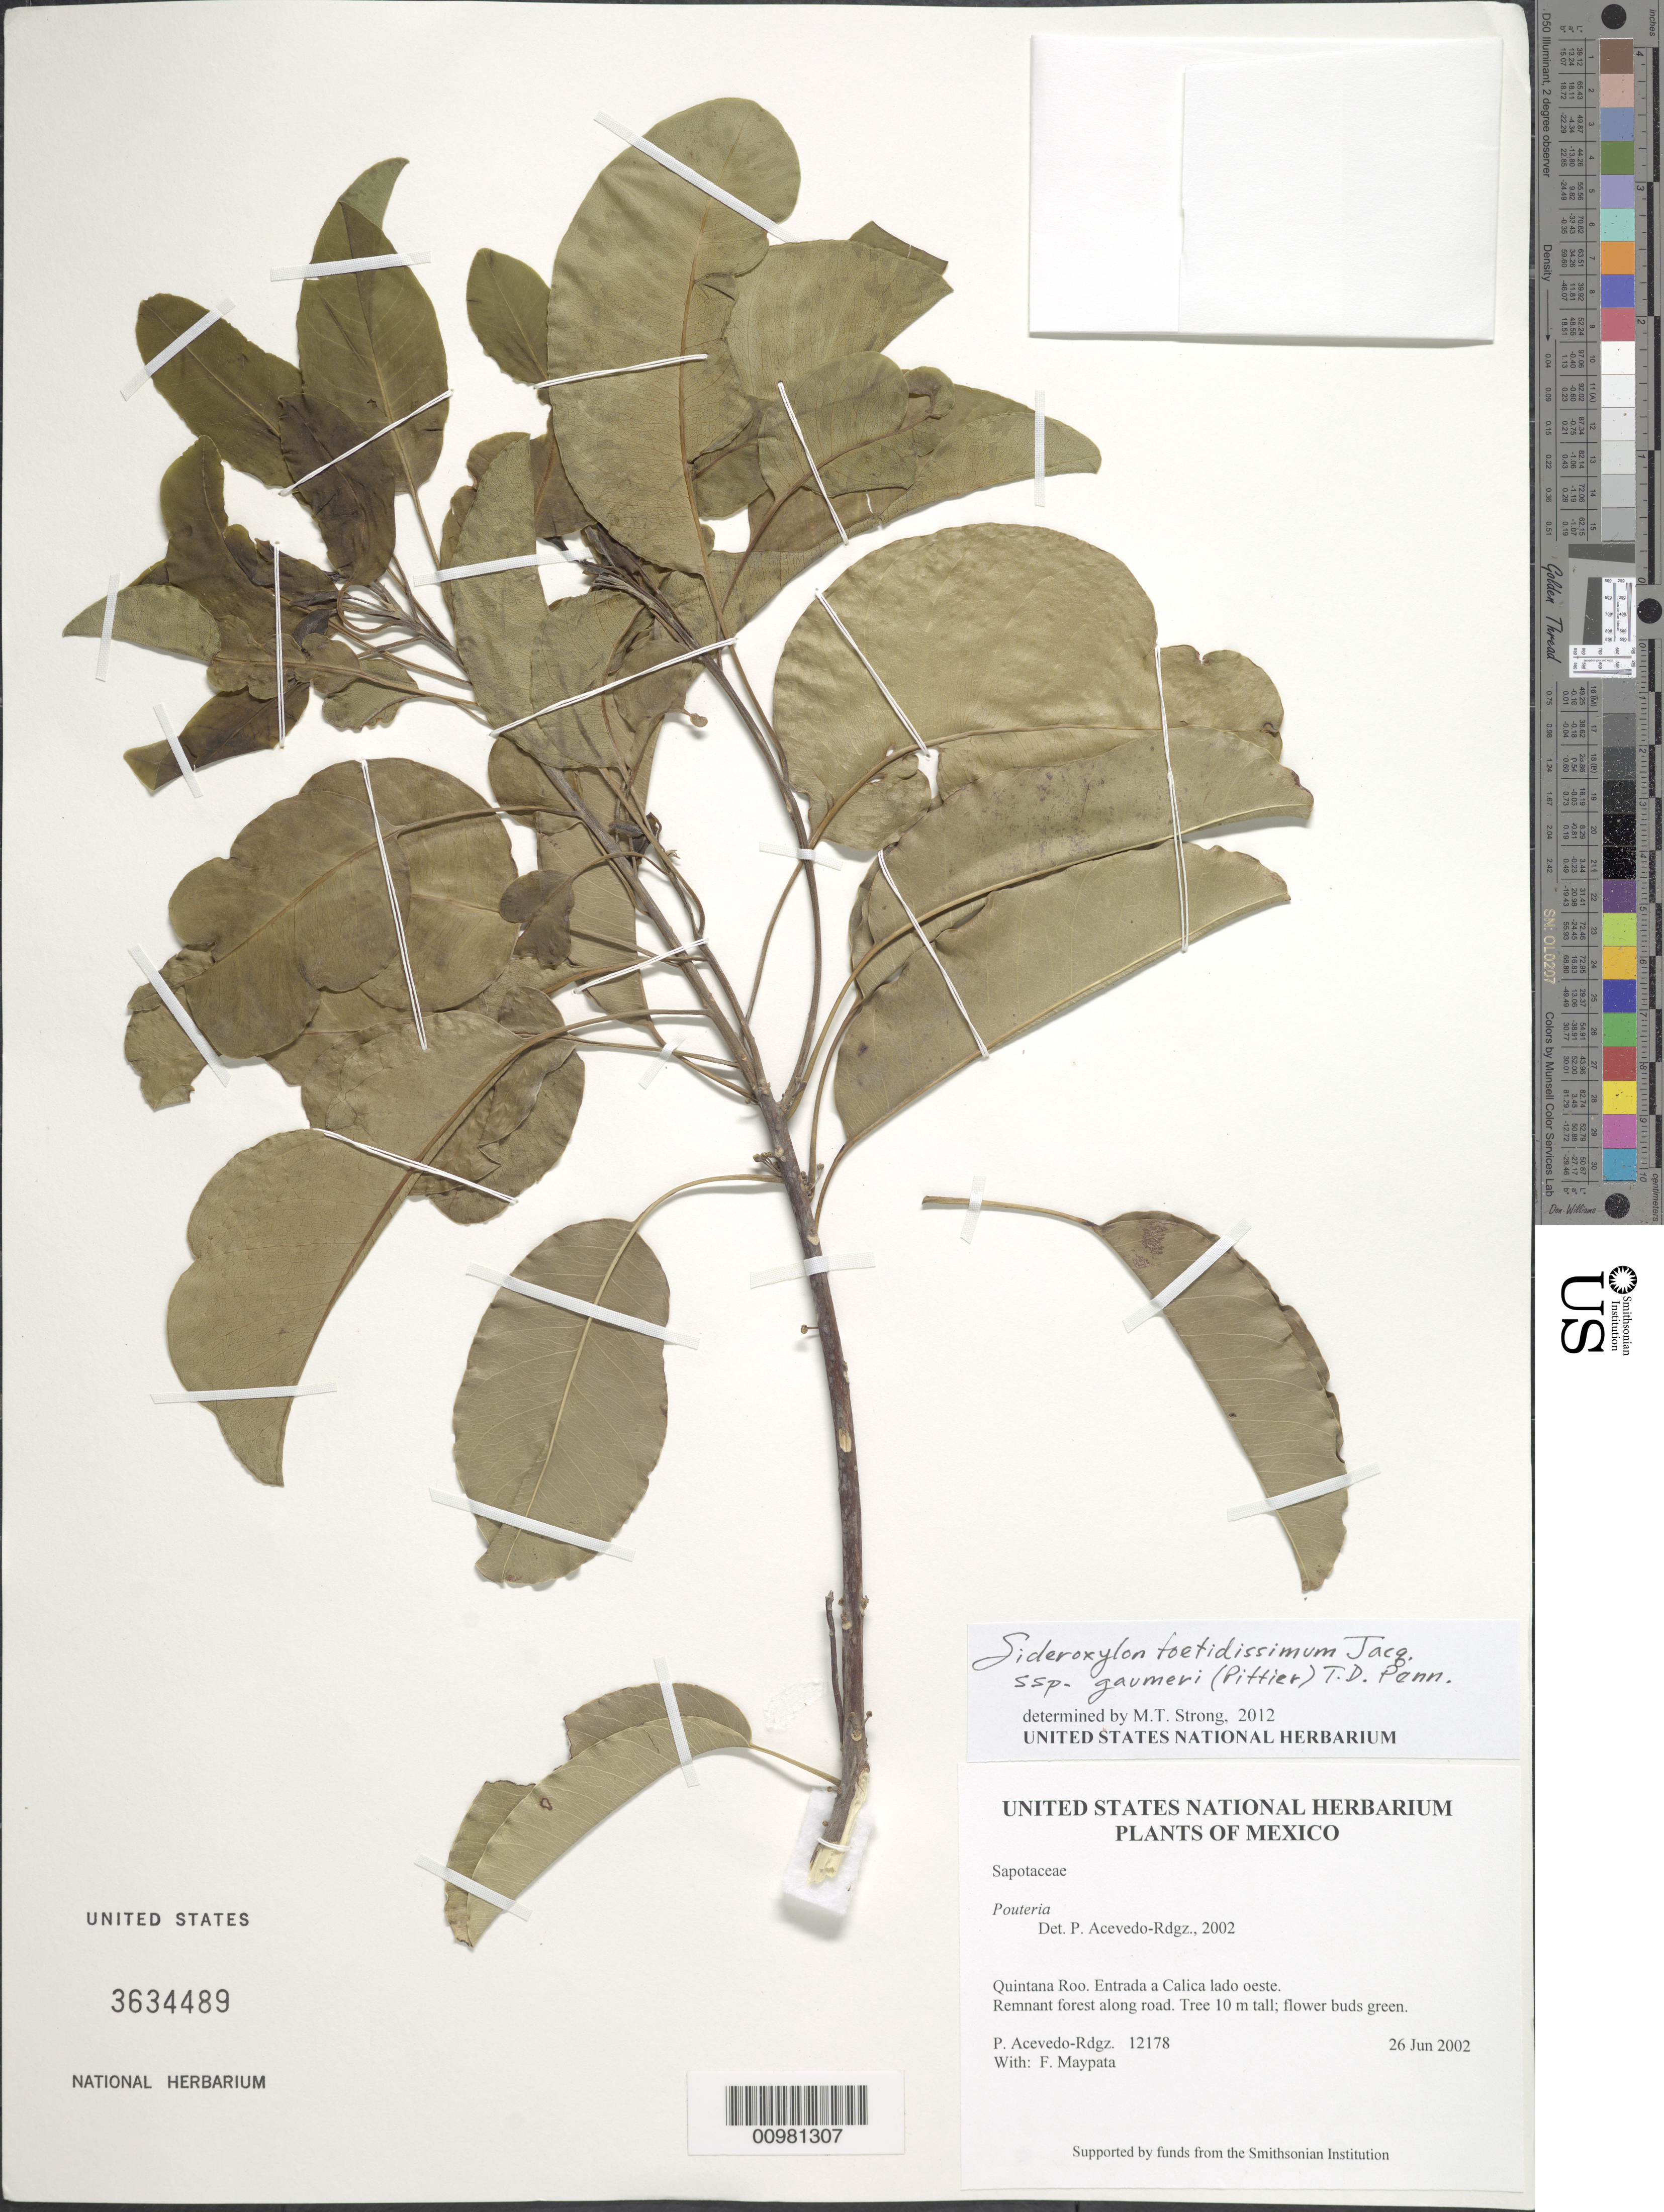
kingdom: Plantae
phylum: Tracheophyta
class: Magnoliopsida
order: Ericales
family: Sapotaceae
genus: Sideroxylon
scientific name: Sideroxylon foetidissimum subsp. gaumeri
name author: (Pittier) T.D. Penn.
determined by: Strong, M. T., (US), Smithsonian Institution - National Museum of Natural History (UNITED STATES)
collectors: P. Acevedo-Rodr. & F. Maypata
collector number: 12178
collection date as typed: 26 Jun 2002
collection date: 2002-06-26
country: Mexico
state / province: Quintana Roo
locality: Quintana Roo. Entrada a Calica lado oeste.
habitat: Remnant forest along road.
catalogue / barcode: US 3634489